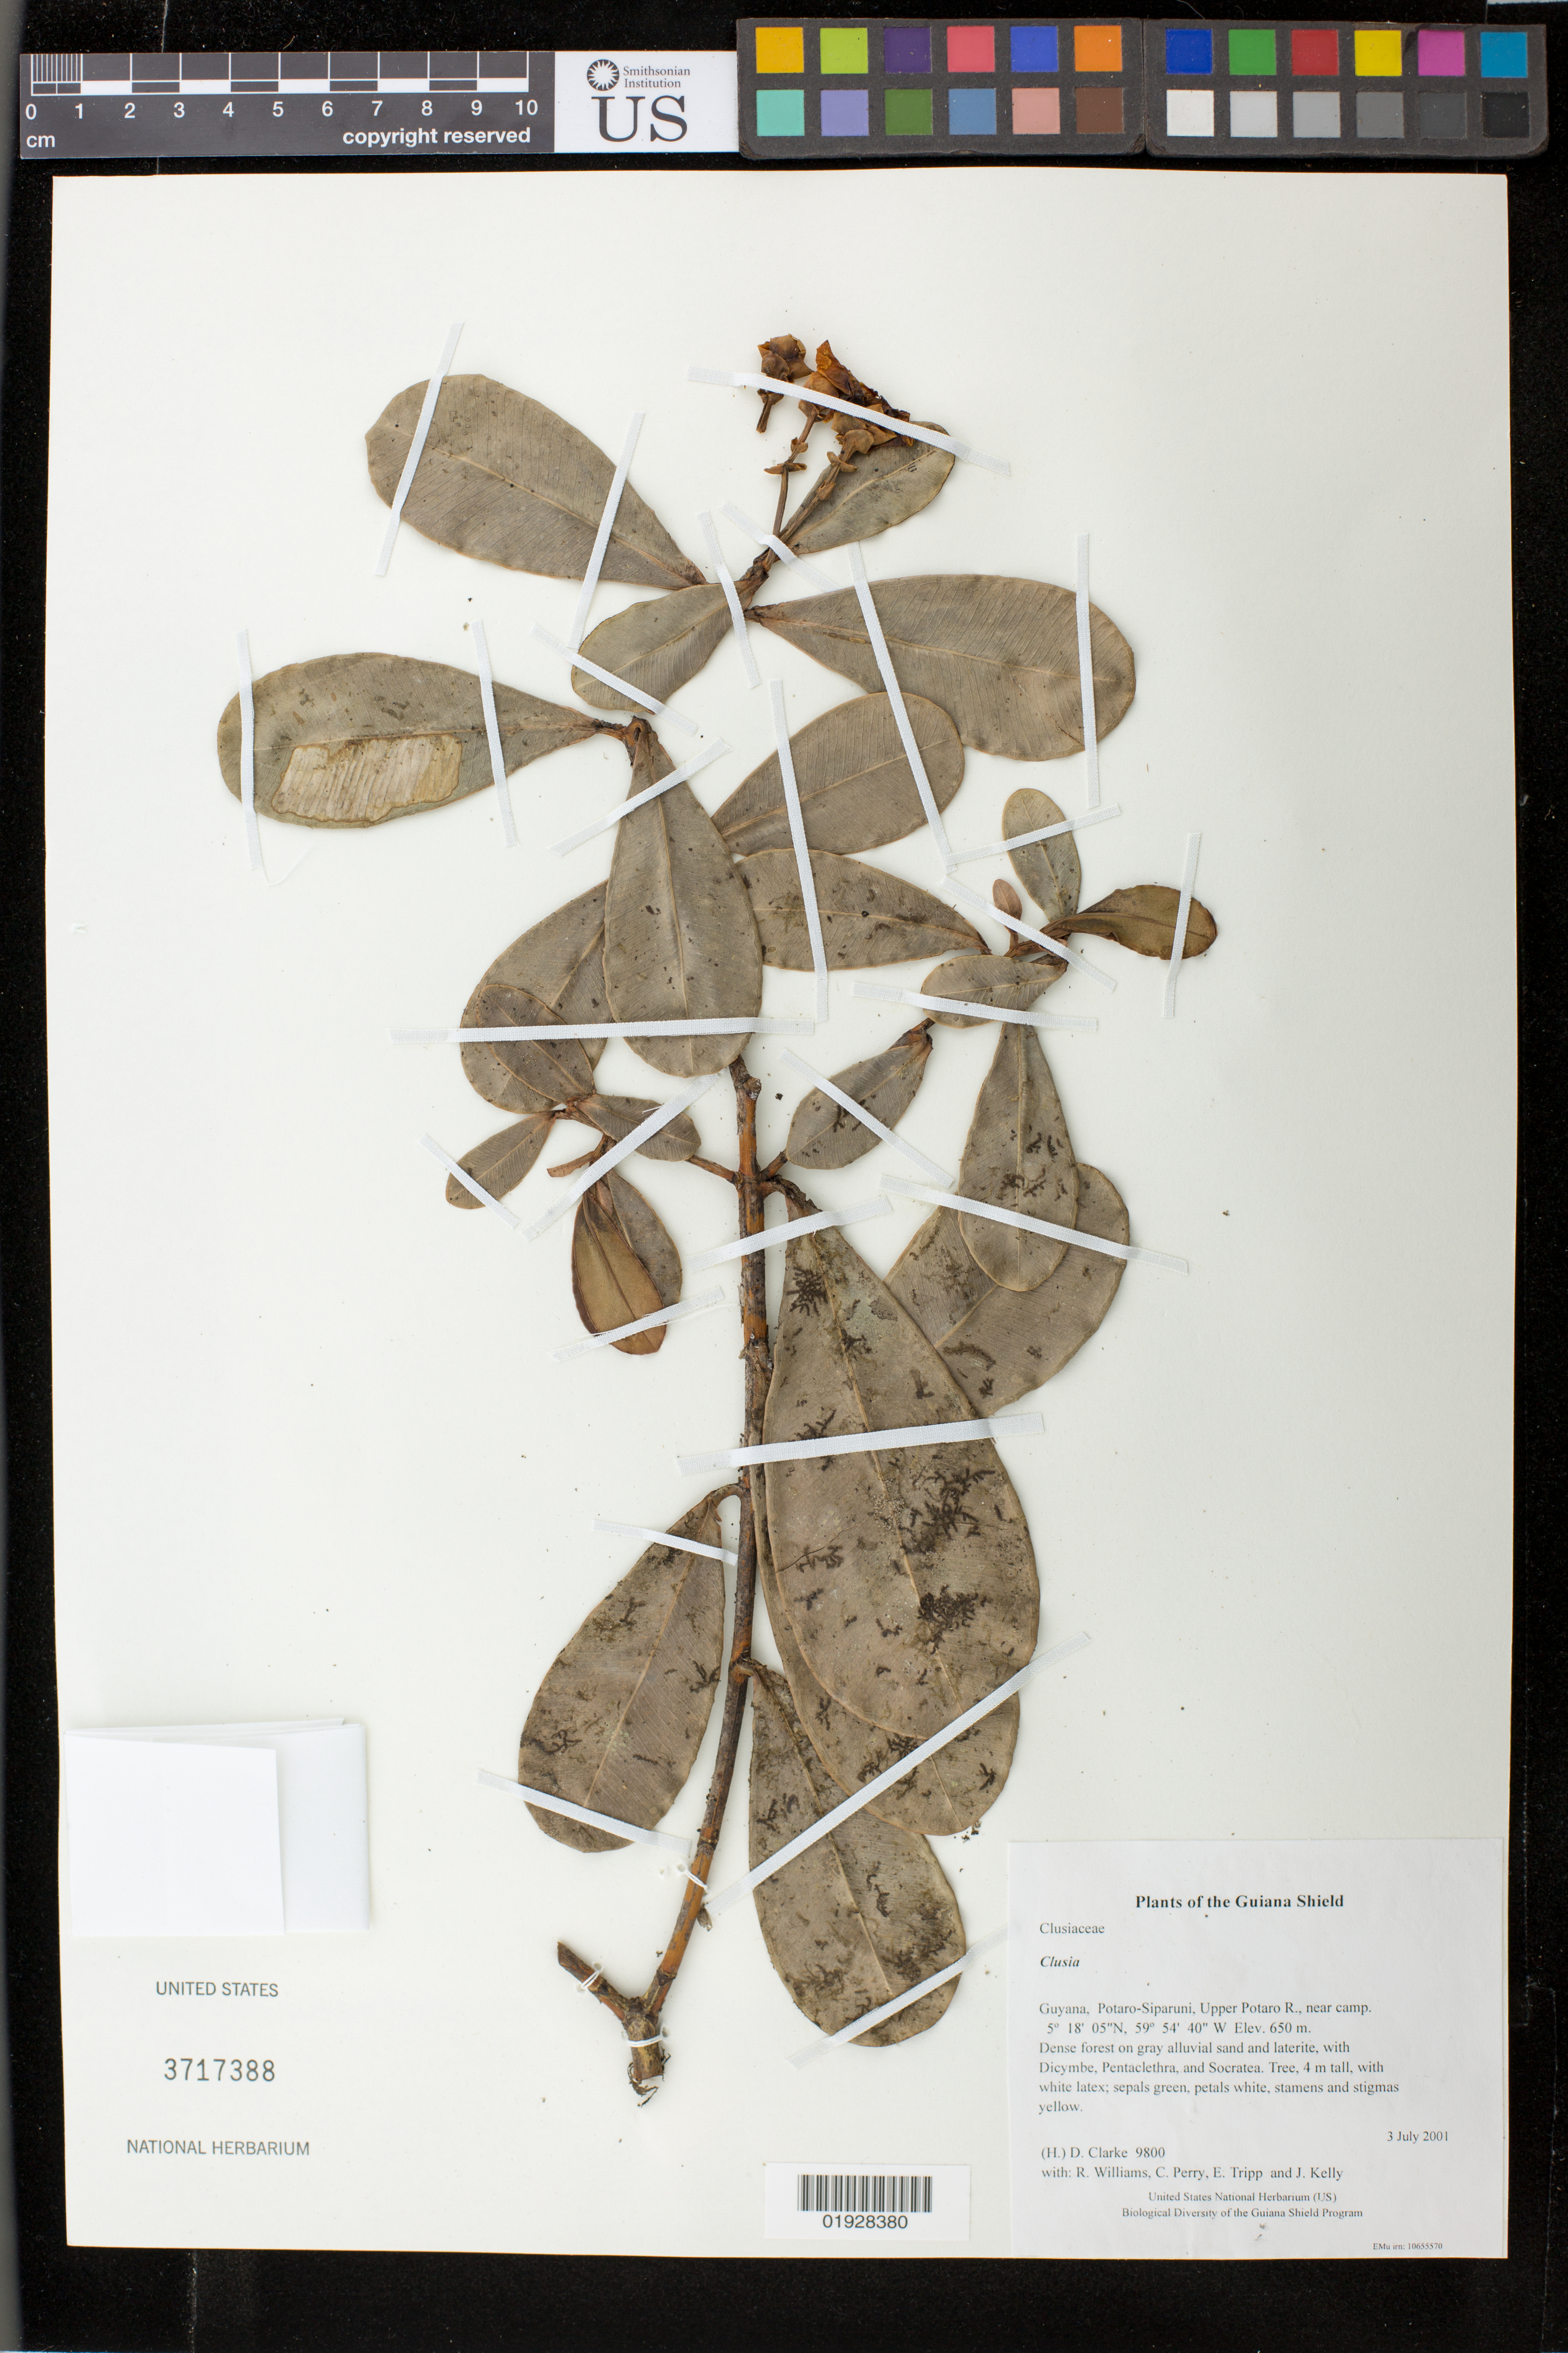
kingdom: Plantae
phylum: Tracheophyta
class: Magnoliopsida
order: Malpighiales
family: Clusiaceae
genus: Clusia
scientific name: Clusia sp.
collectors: H. D. Clarke, R. Williams, C. Perry, E. Tripp & J. Kelly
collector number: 9800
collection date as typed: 3 July 2001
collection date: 2001-07-03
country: Guyana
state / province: Potaro-Siparuni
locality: Upper Potaro R., near camp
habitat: Dense forest on gray alluvial sand and laterite, with Dicymbe, Pentaclethra, and Socratea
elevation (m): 650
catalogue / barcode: US 3717388